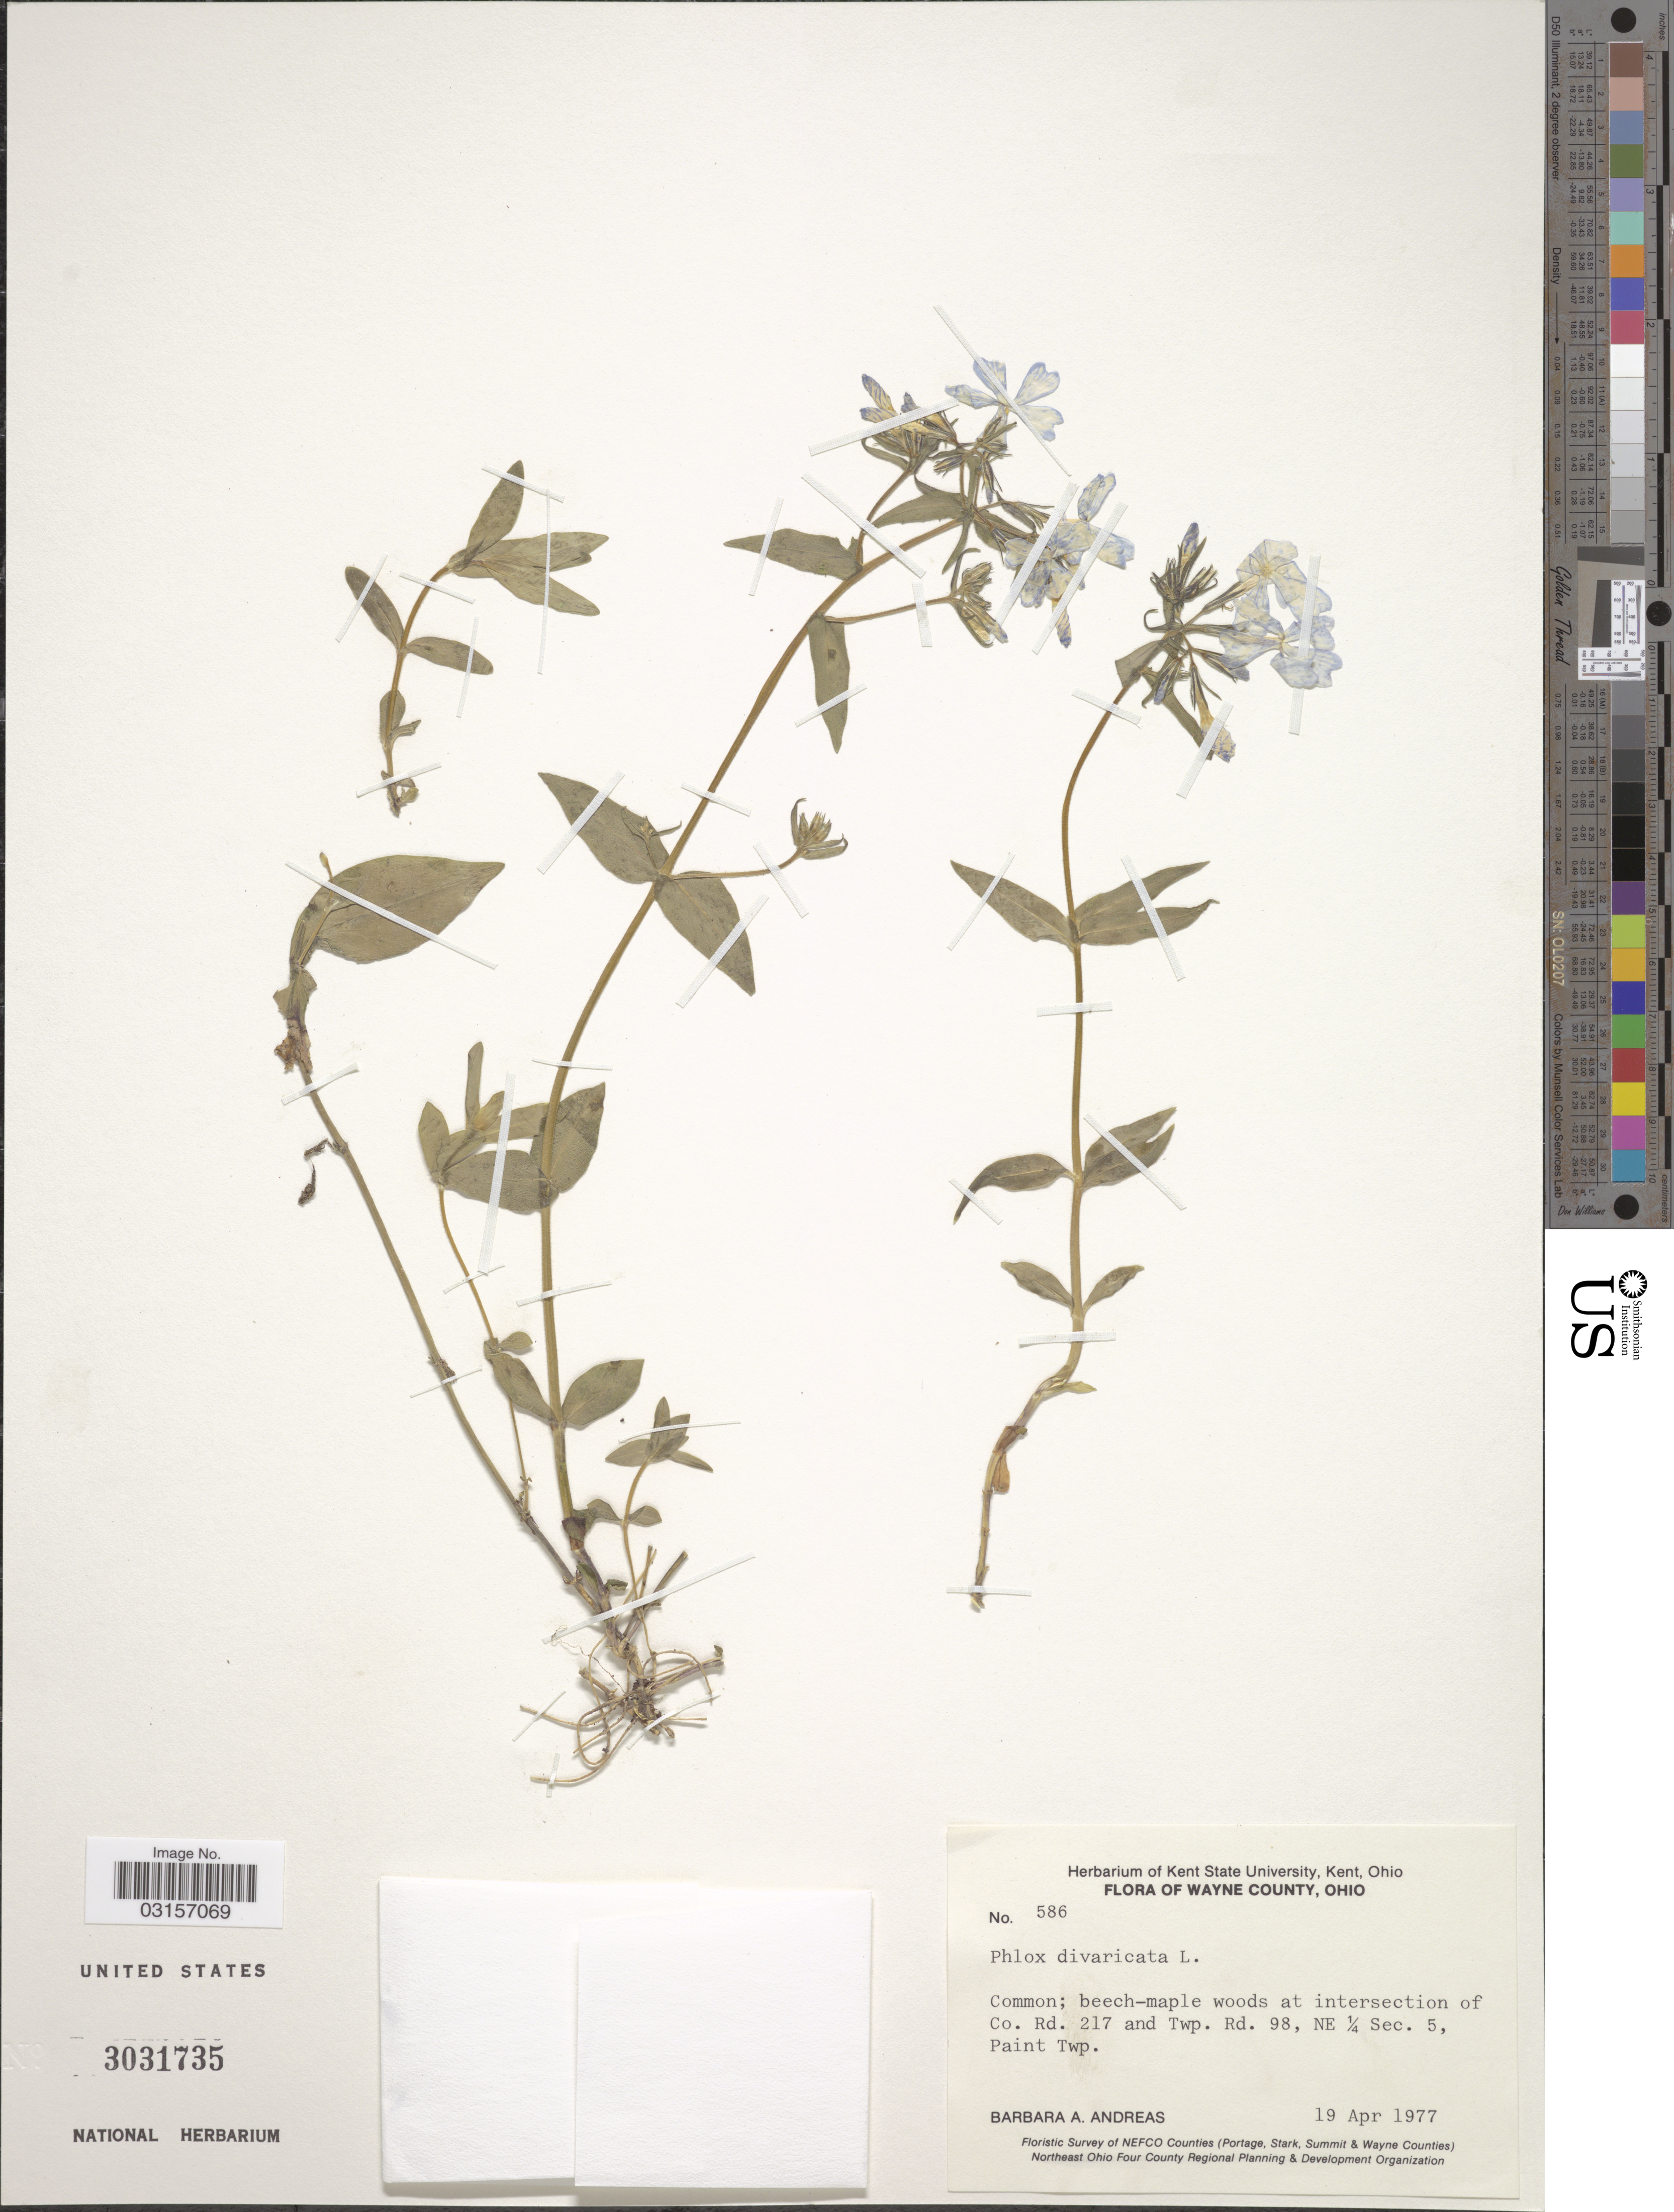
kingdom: Plantae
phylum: Tracheophyta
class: Magnoliopsida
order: Ericales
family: Polemoniaceae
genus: Phlox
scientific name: Phlox divaricata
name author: L.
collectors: B. A. Andreas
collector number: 586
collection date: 1977-04-19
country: United States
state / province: Ohio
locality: Wayne County, Common; beech-maple woods at intersection of Co. Rd. 217 and Twp. Rd. 98, NE ¼ Sec. 5, Paint Twp.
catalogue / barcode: US 3031735